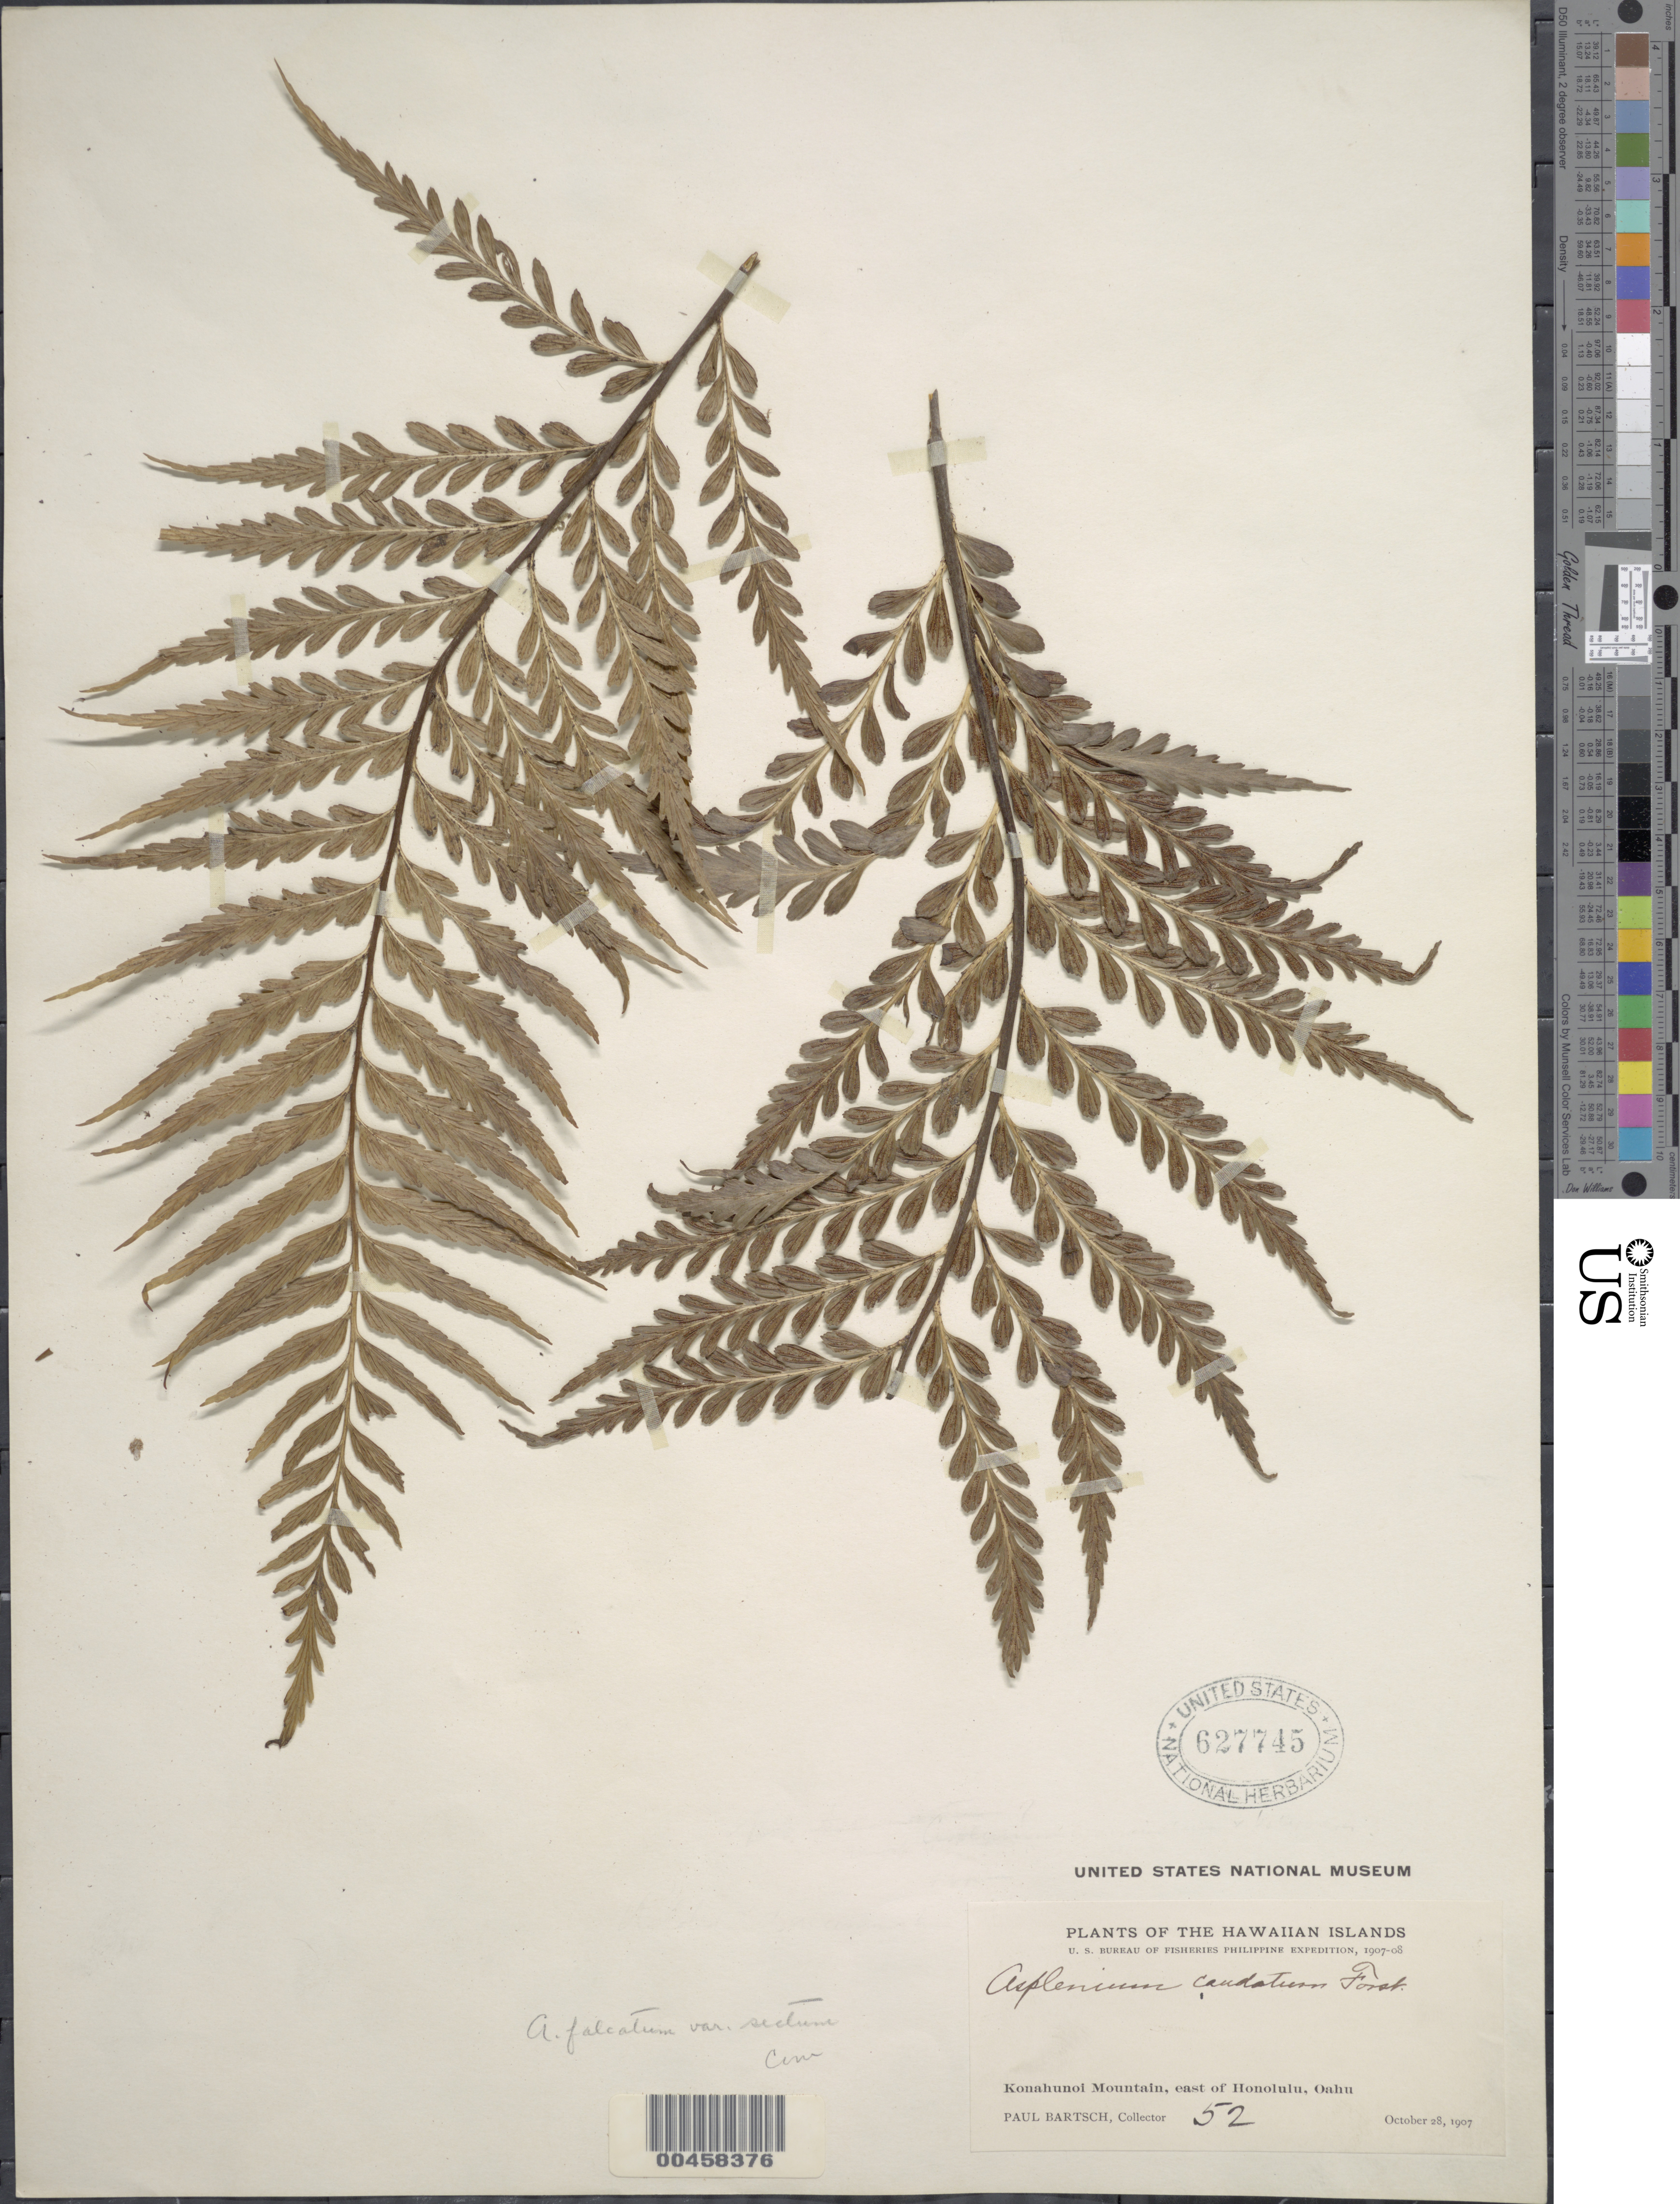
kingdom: Plantae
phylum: Tracheophyta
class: Polypodiopsida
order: Polypodiales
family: Aspleniaceae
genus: Asplenium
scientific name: Asplenium polyodon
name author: G. Forst.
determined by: Wagner, W. L., (BOT), Smithsonian Institution - National Museum of Natural History (UNITED STATES)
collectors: P. Bartsch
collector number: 52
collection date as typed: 28 Oct 1907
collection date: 1907-10-28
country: United States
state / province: Hawaii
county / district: Honolulu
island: Oahu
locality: Konahunoi Mountain, east of Honolulu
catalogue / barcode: US 627745